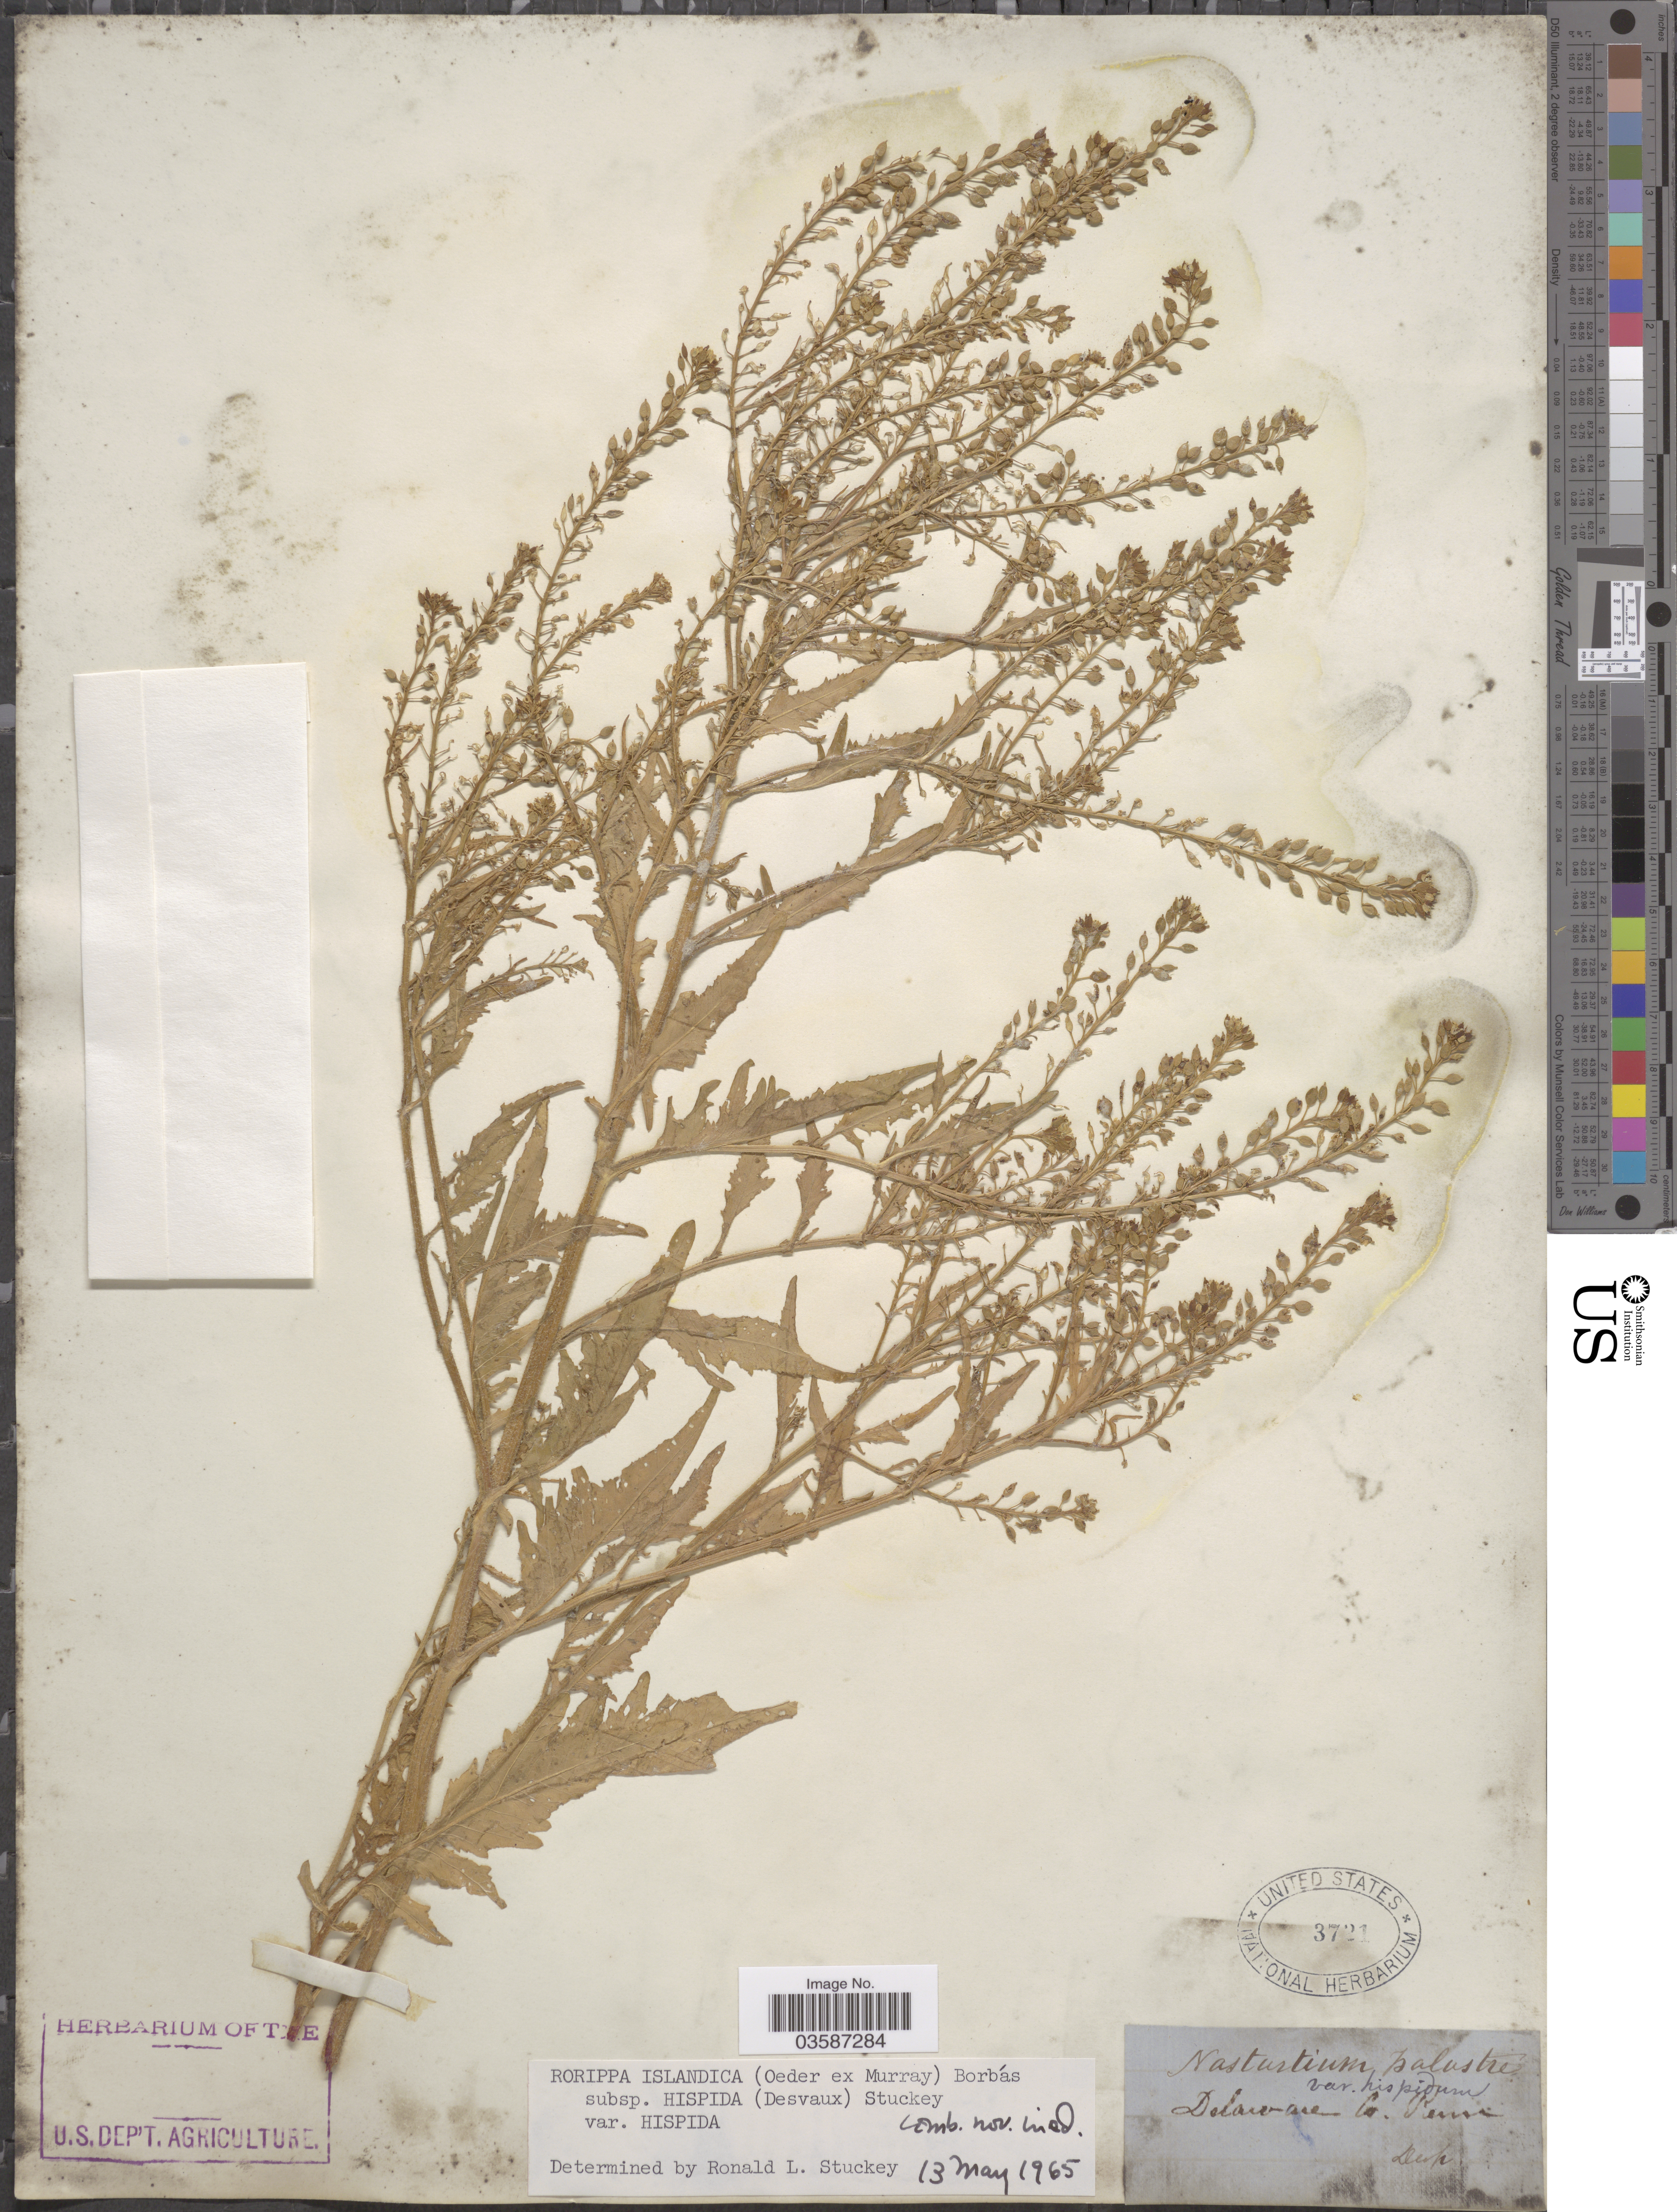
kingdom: Plantae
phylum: Tracheophyta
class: Magnoliopsida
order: Brassicales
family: Brassicaceae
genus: Rorippa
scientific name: Rorippa islandica var. hispida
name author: (Desv.) Butters & Abbe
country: United States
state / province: Pennsylvania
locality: Delaware Co.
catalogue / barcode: US 3721